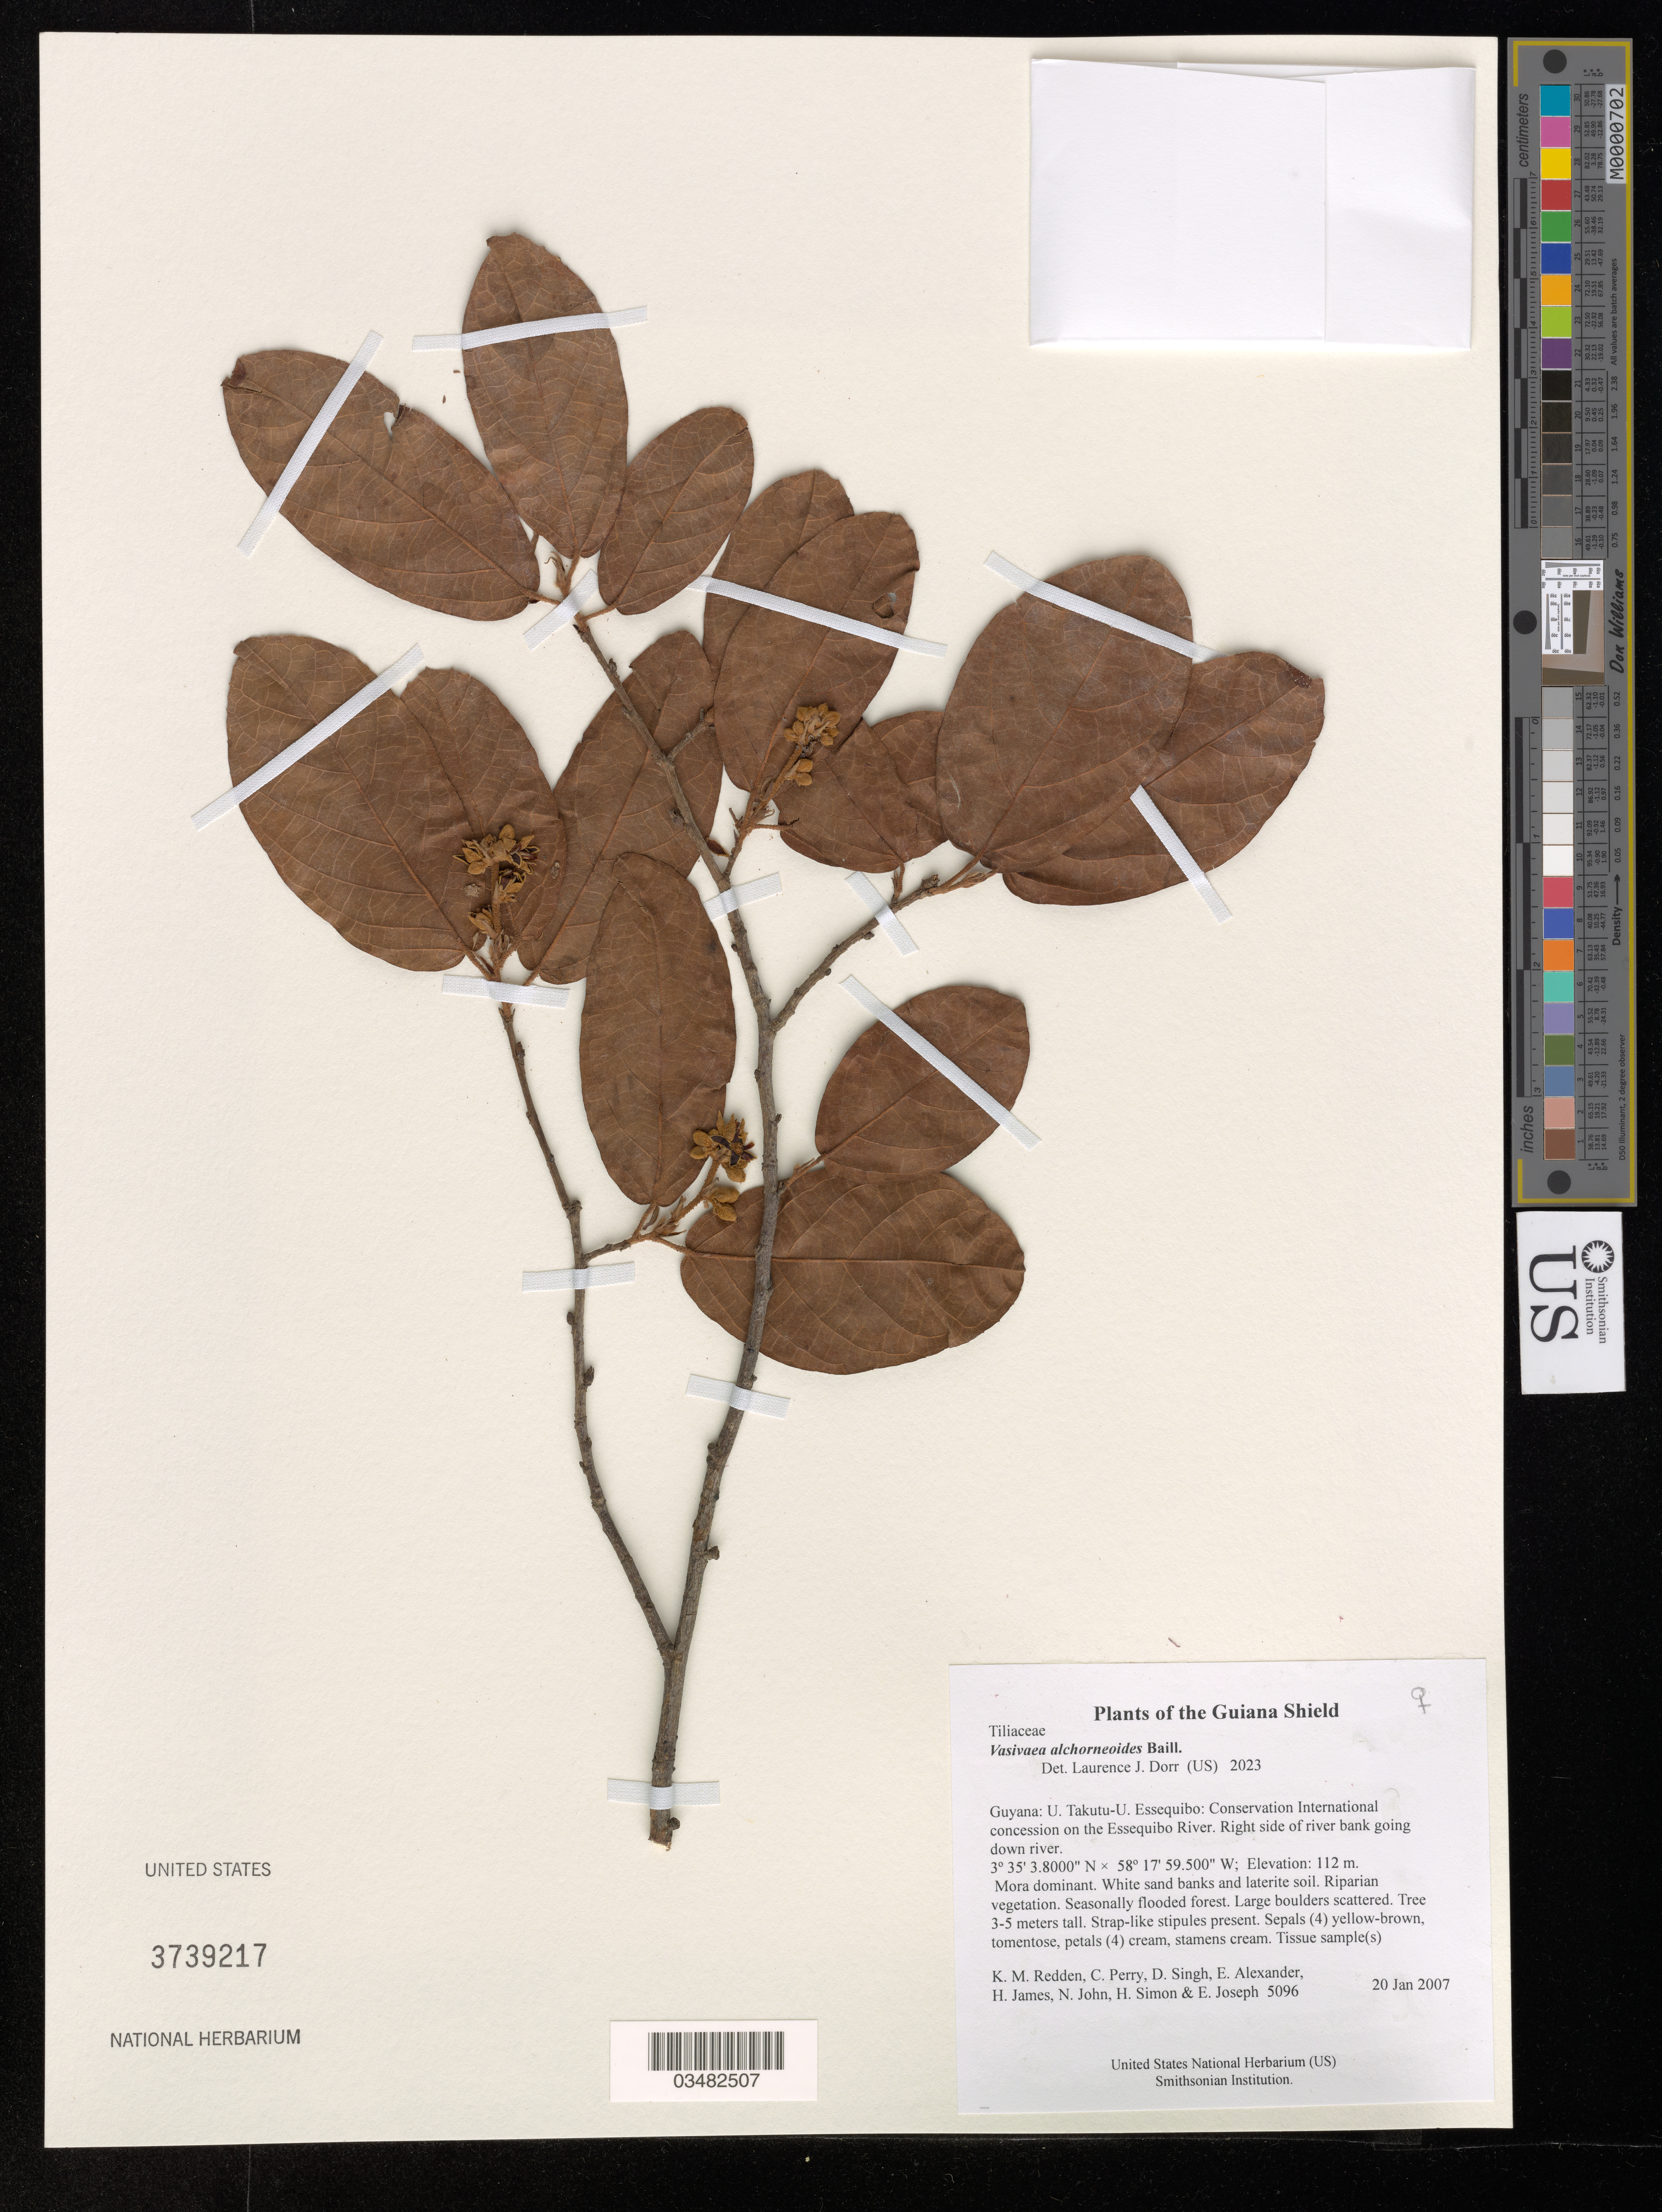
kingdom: Plantae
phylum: Tracheophyta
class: Magnoliopsida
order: Malvales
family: Malvaceae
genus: Vasivaea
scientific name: Vasivaea alchorneoides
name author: Baill.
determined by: Dorr, L. J., (BOT), Smithsonian Institution - National Museum of Natural History (UNITED STATES)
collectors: K. M. Redden, C. Perry, D. Singh, E. Alexander, H. James, N. John, H. Simon & E. Joseph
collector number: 5096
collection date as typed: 20 January 2007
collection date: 2007-01-20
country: Guyana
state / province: U. Takutu-U. Essequibo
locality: Conservation International concession on the Essequibo River. Right side of river bank going down river.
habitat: white sand banks and laterite soil. Riparian vegetation. Seasonally flooded forest. Large boulders scattered.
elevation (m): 112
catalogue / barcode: US 3739217